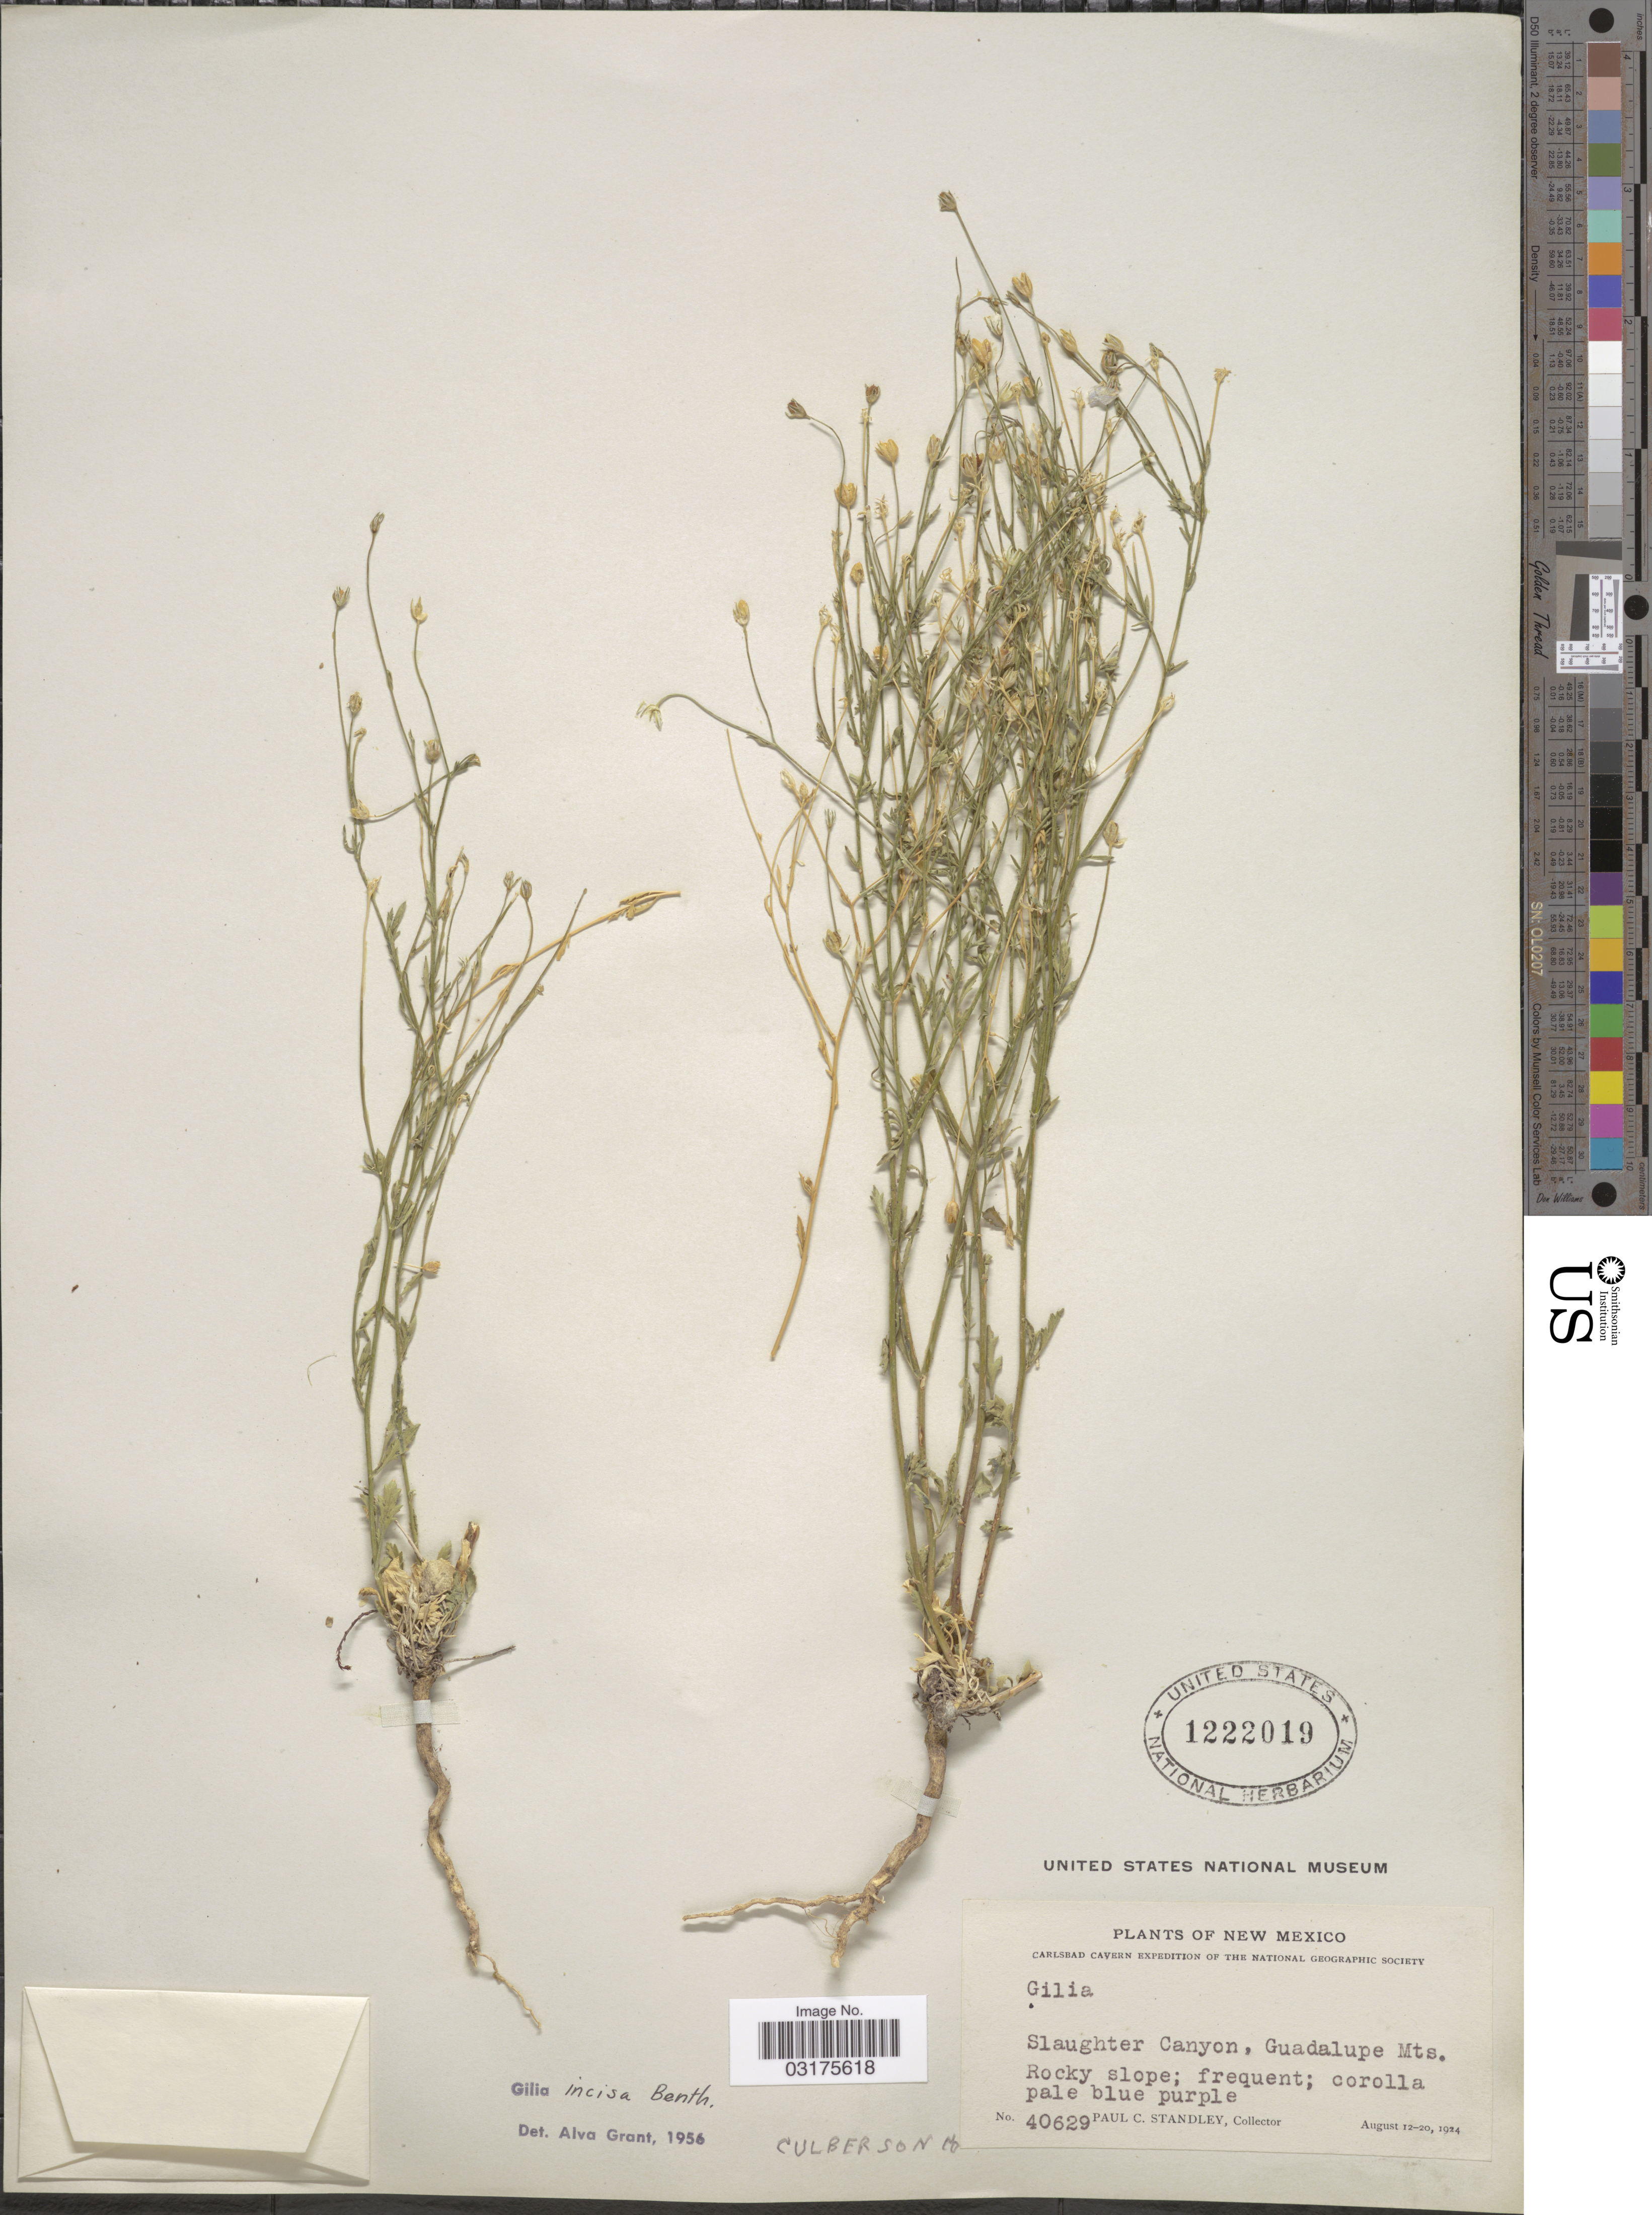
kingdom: Plantae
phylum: Tracheophyta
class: Magnoliopsida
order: Ericales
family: Polemoniaceae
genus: Giliastrum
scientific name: Giliastrum incisum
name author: (Benth.) J.M. Porter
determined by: Strong, Mark T., (BOT), Smithsonian Institution - National Museum of Natural History (UNITED STATES)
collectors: P. C. Standley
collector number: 40629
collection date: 1924-08-12/1924-08-20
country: United States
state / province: New Mexico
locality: Slaughter Canyon, Guadalupe Mts., Culberson Co.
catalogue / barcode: US 1222019